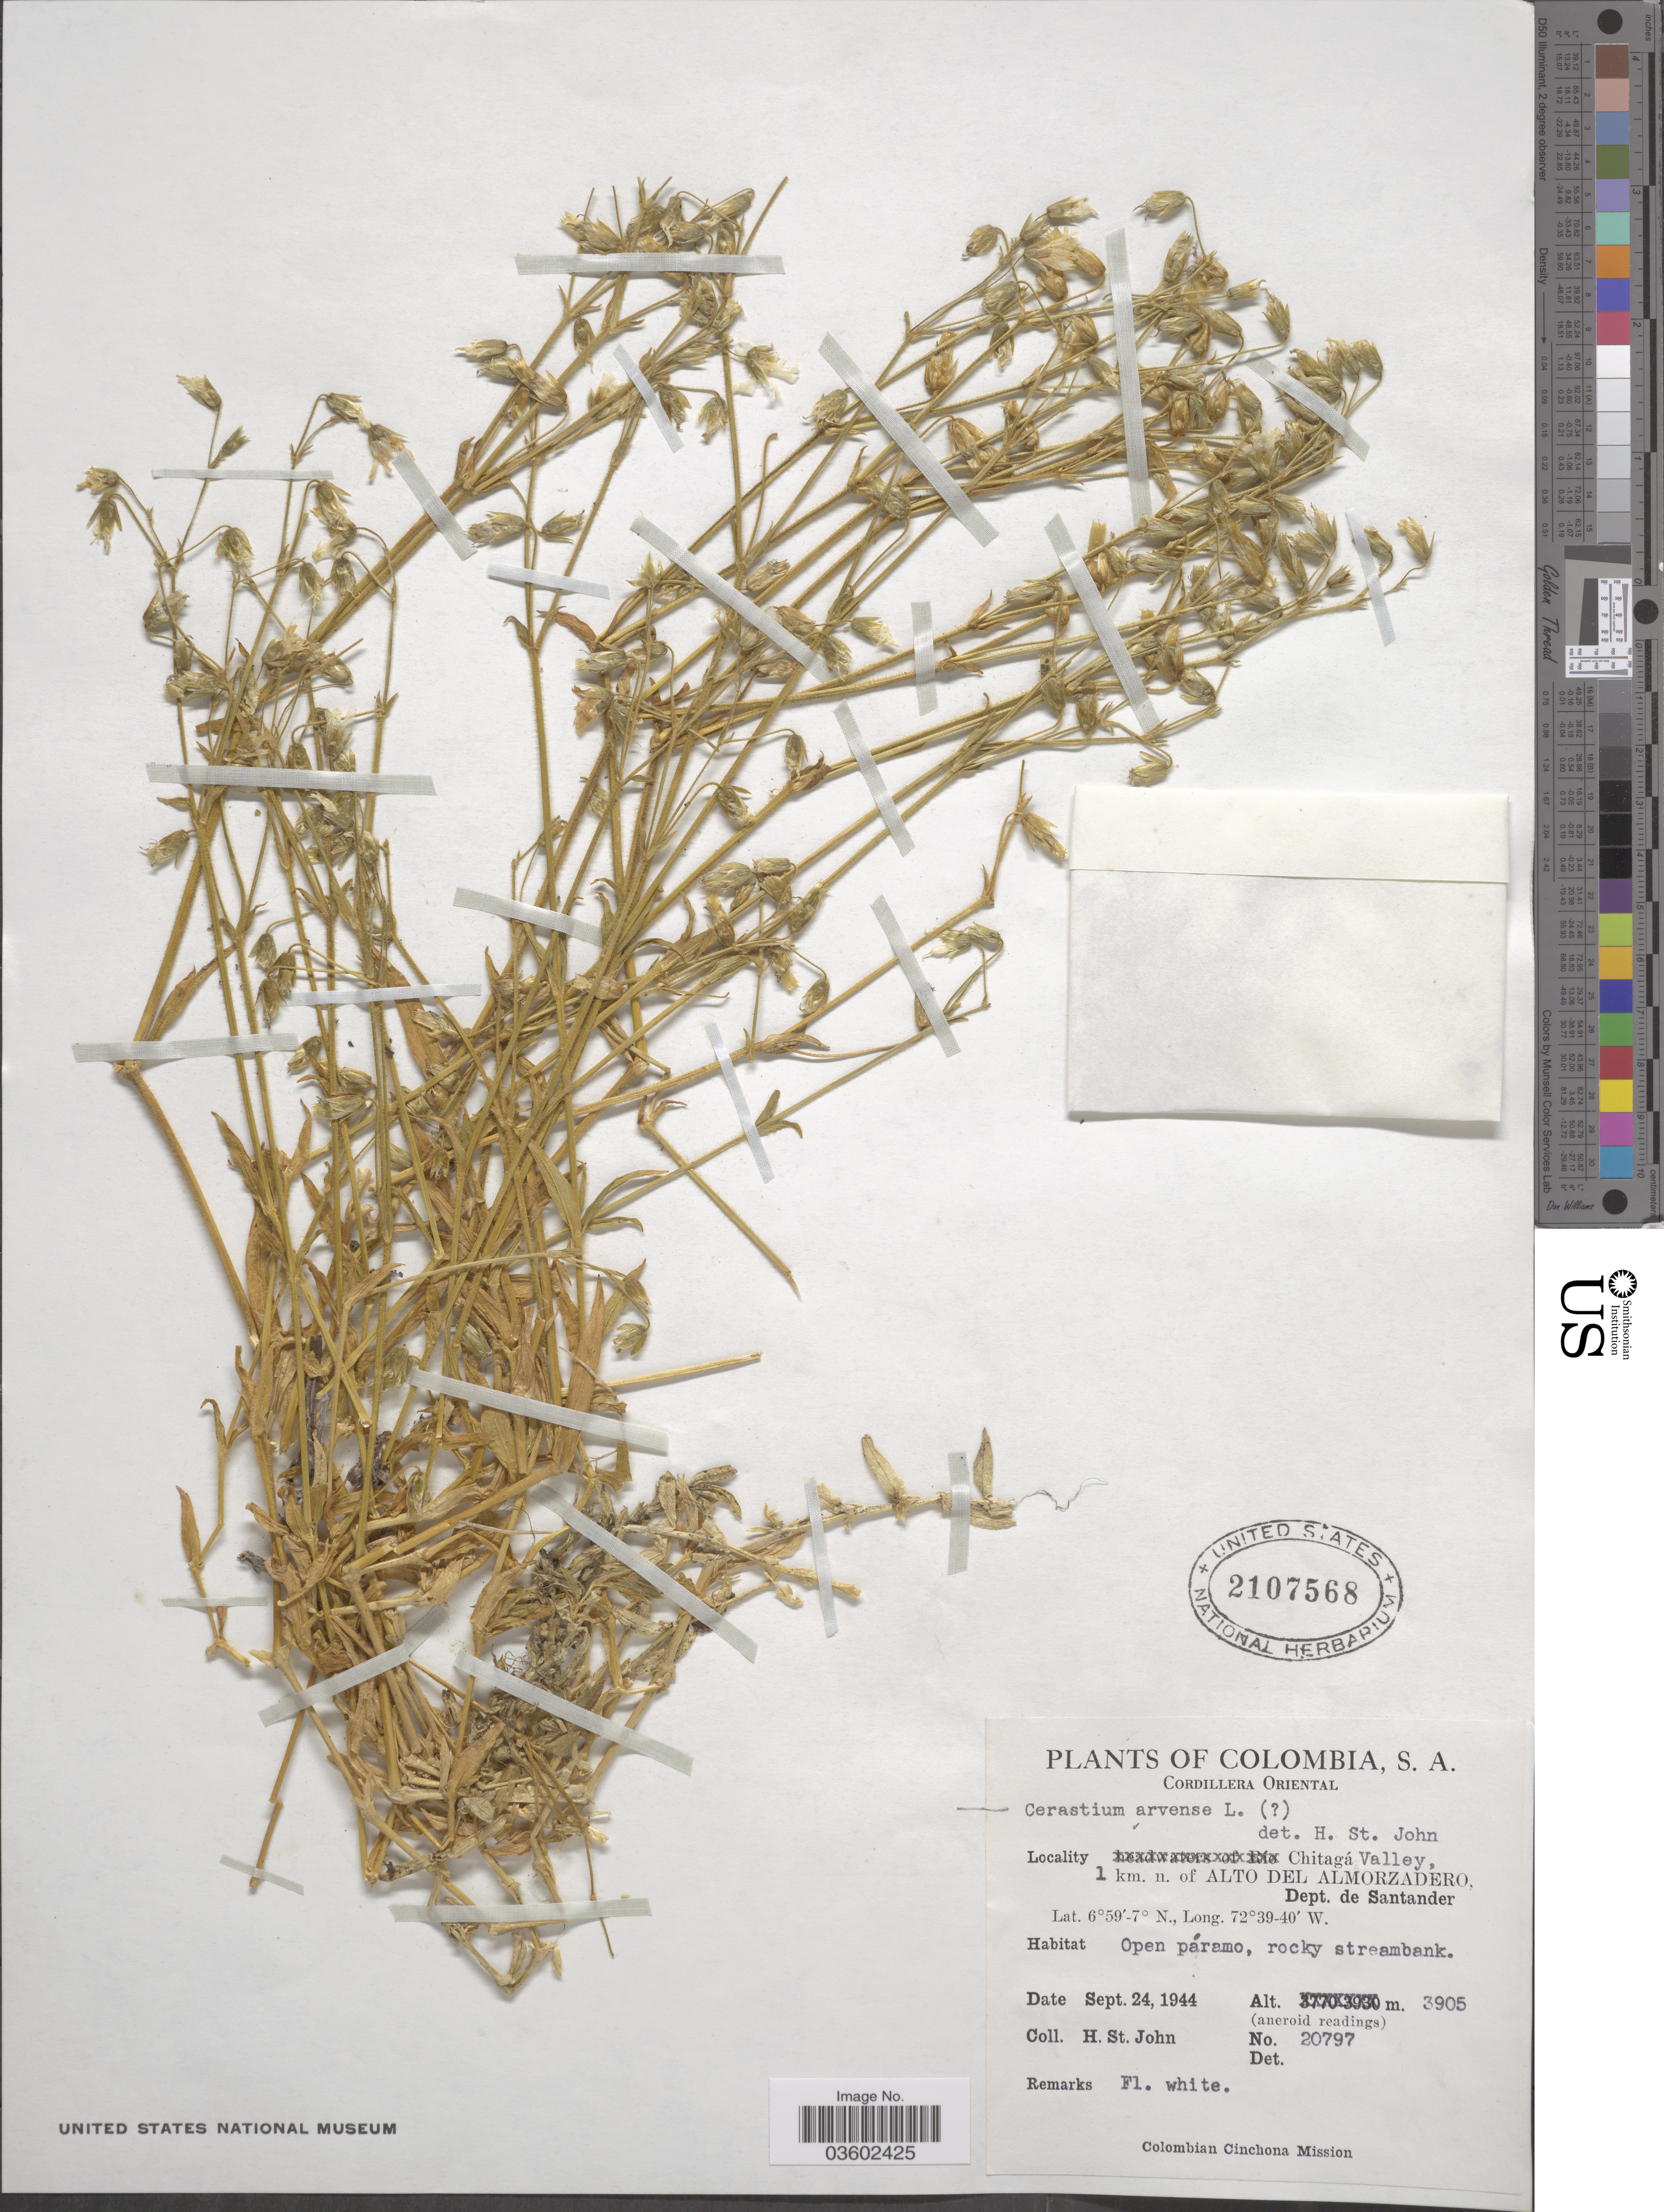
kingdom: Plantae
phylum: Tracheophyta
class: Magnoliopsida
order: Caryophyllales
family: Caryophyllaceae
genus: Cerastium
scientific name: Cerastium arvense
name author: L.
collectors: H. St. John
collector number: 20797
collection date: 1944-09-24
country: Colombia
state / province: Santander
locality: Chitagá Valley, 1 km. n. of Alto del Almorzadero, Dept. de Santander.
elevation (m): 3905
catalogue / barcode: US 2107568